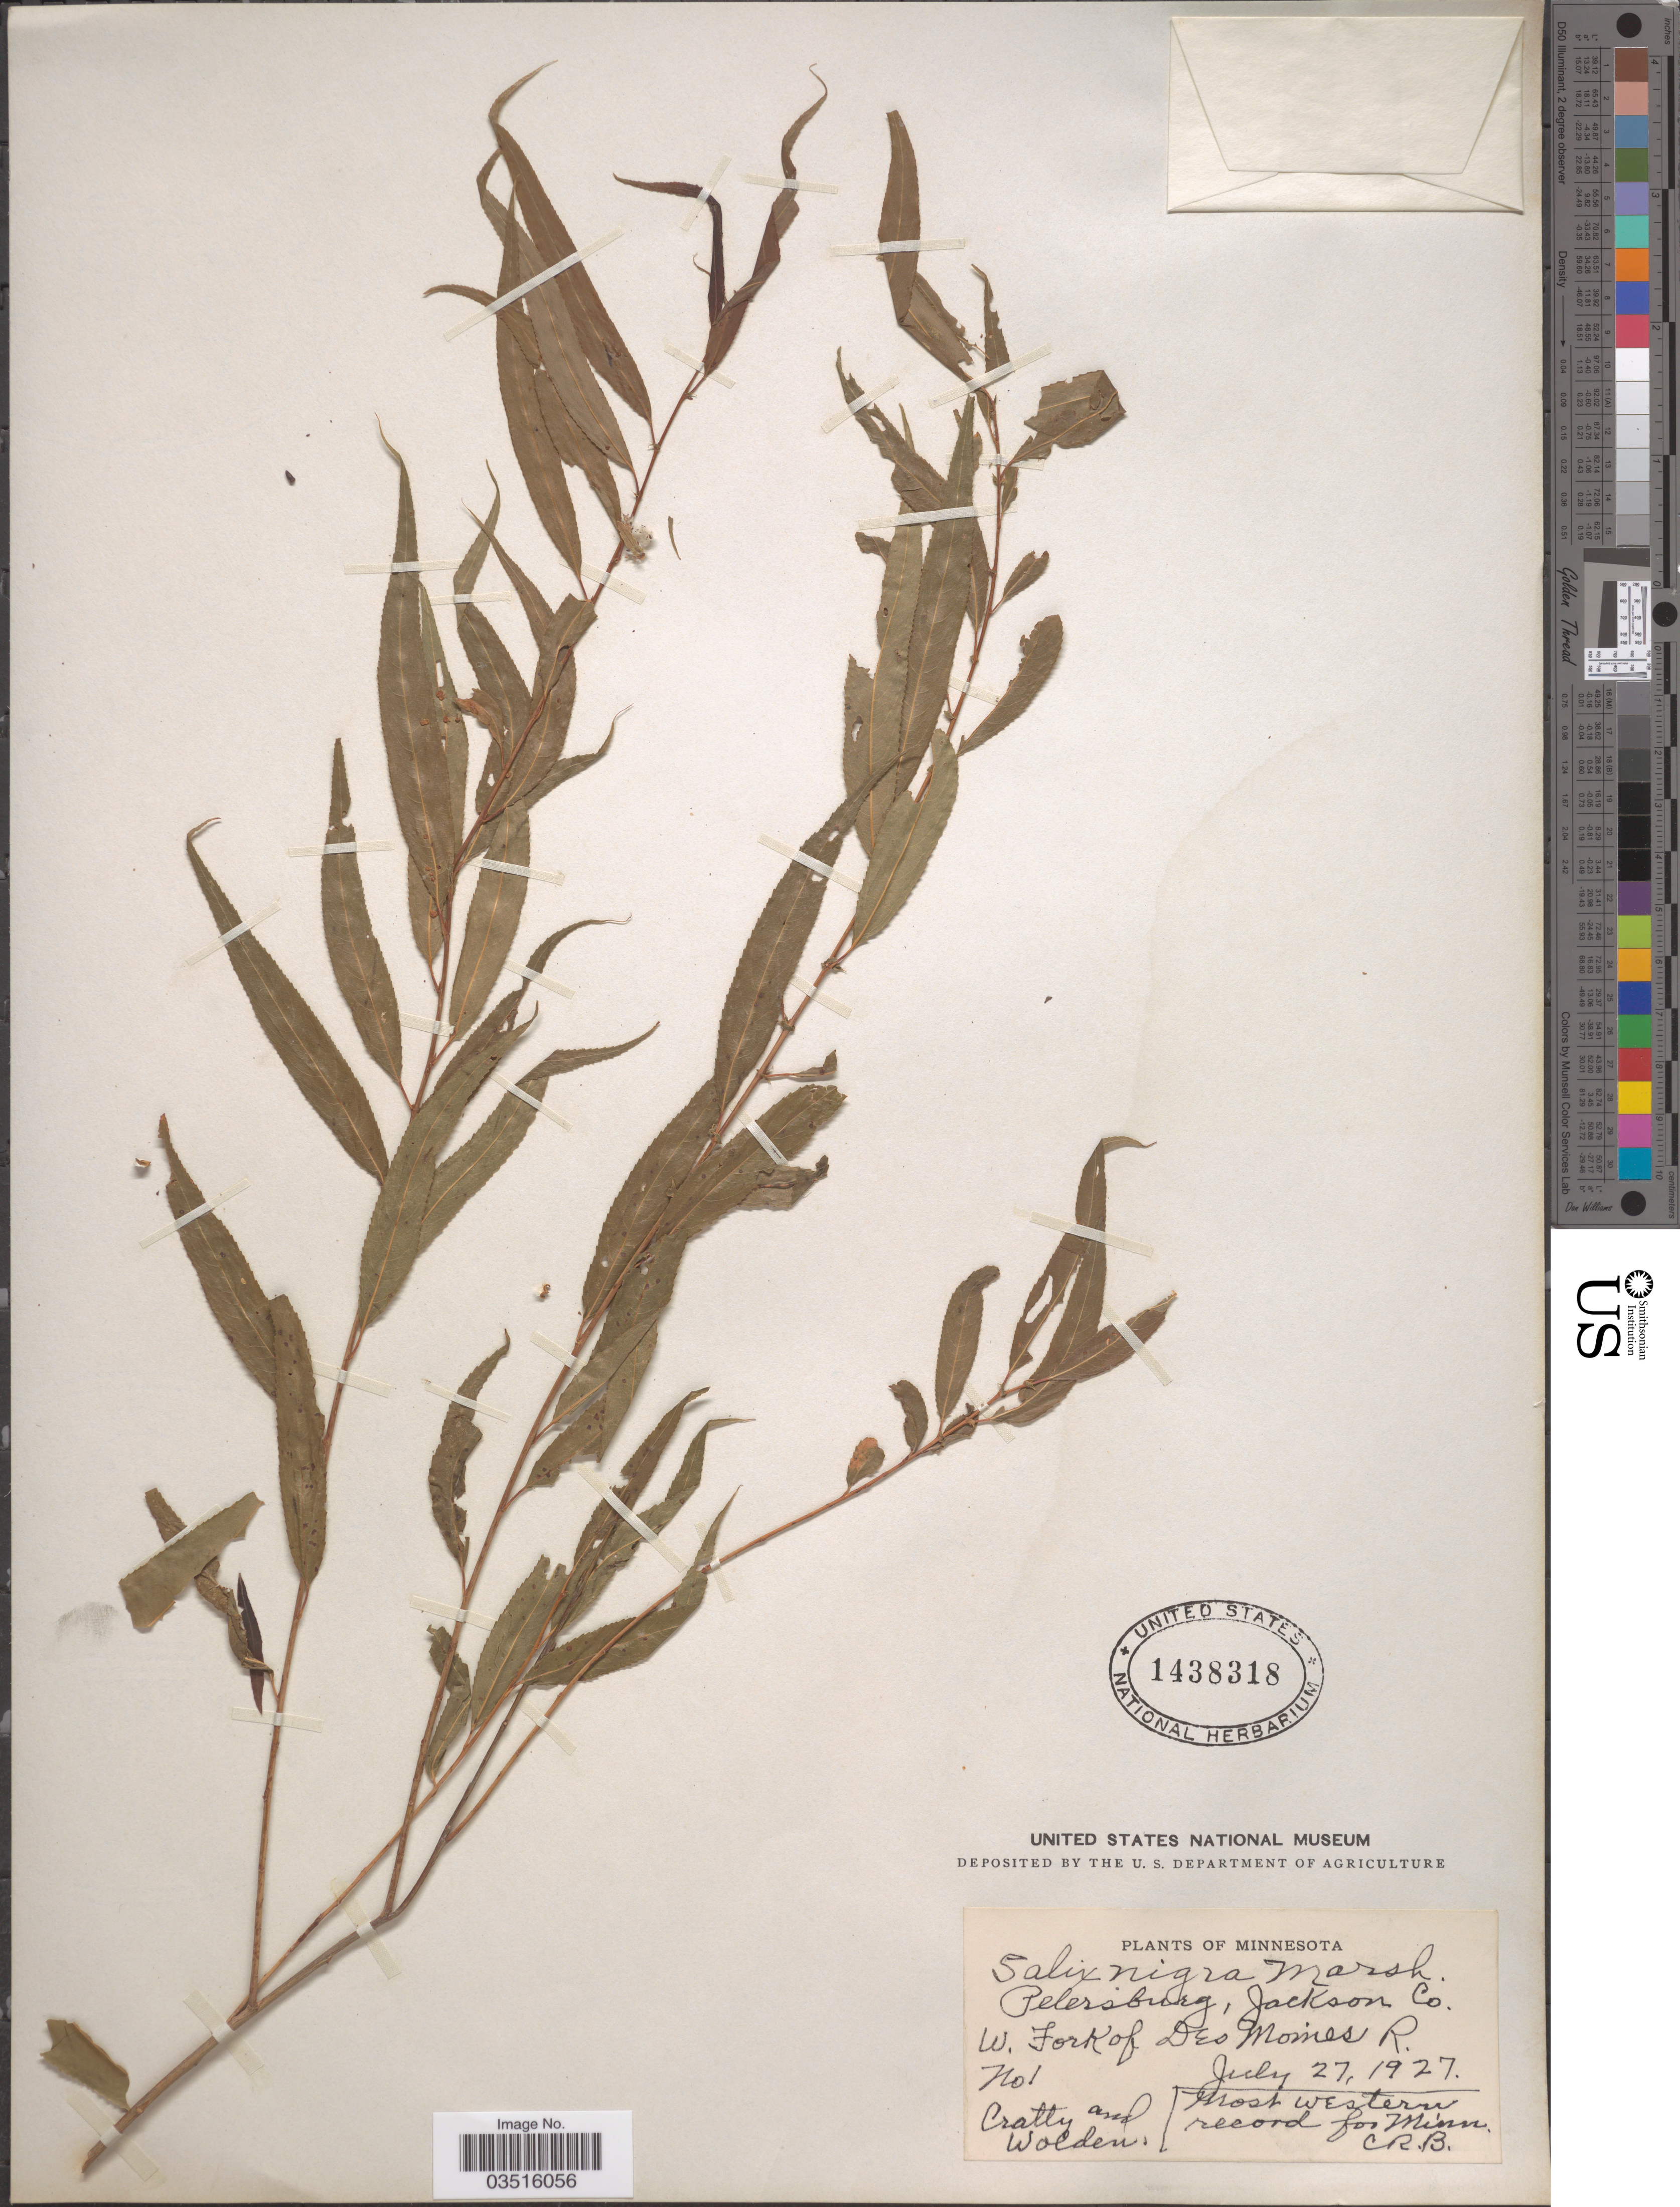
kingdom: Plantae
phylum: Tracheophyta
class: Magnoliopsida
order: Malpighiales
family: Salicaceae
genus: Salix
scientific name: Salix nigra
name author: Marshall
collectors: -. Cratty & Wolden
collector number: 1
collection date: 1927-07-27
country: United States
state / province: Minnesota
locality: Petersburg, Jackson Co. W. Fork of Des Moines R.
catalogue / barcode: US 1438318